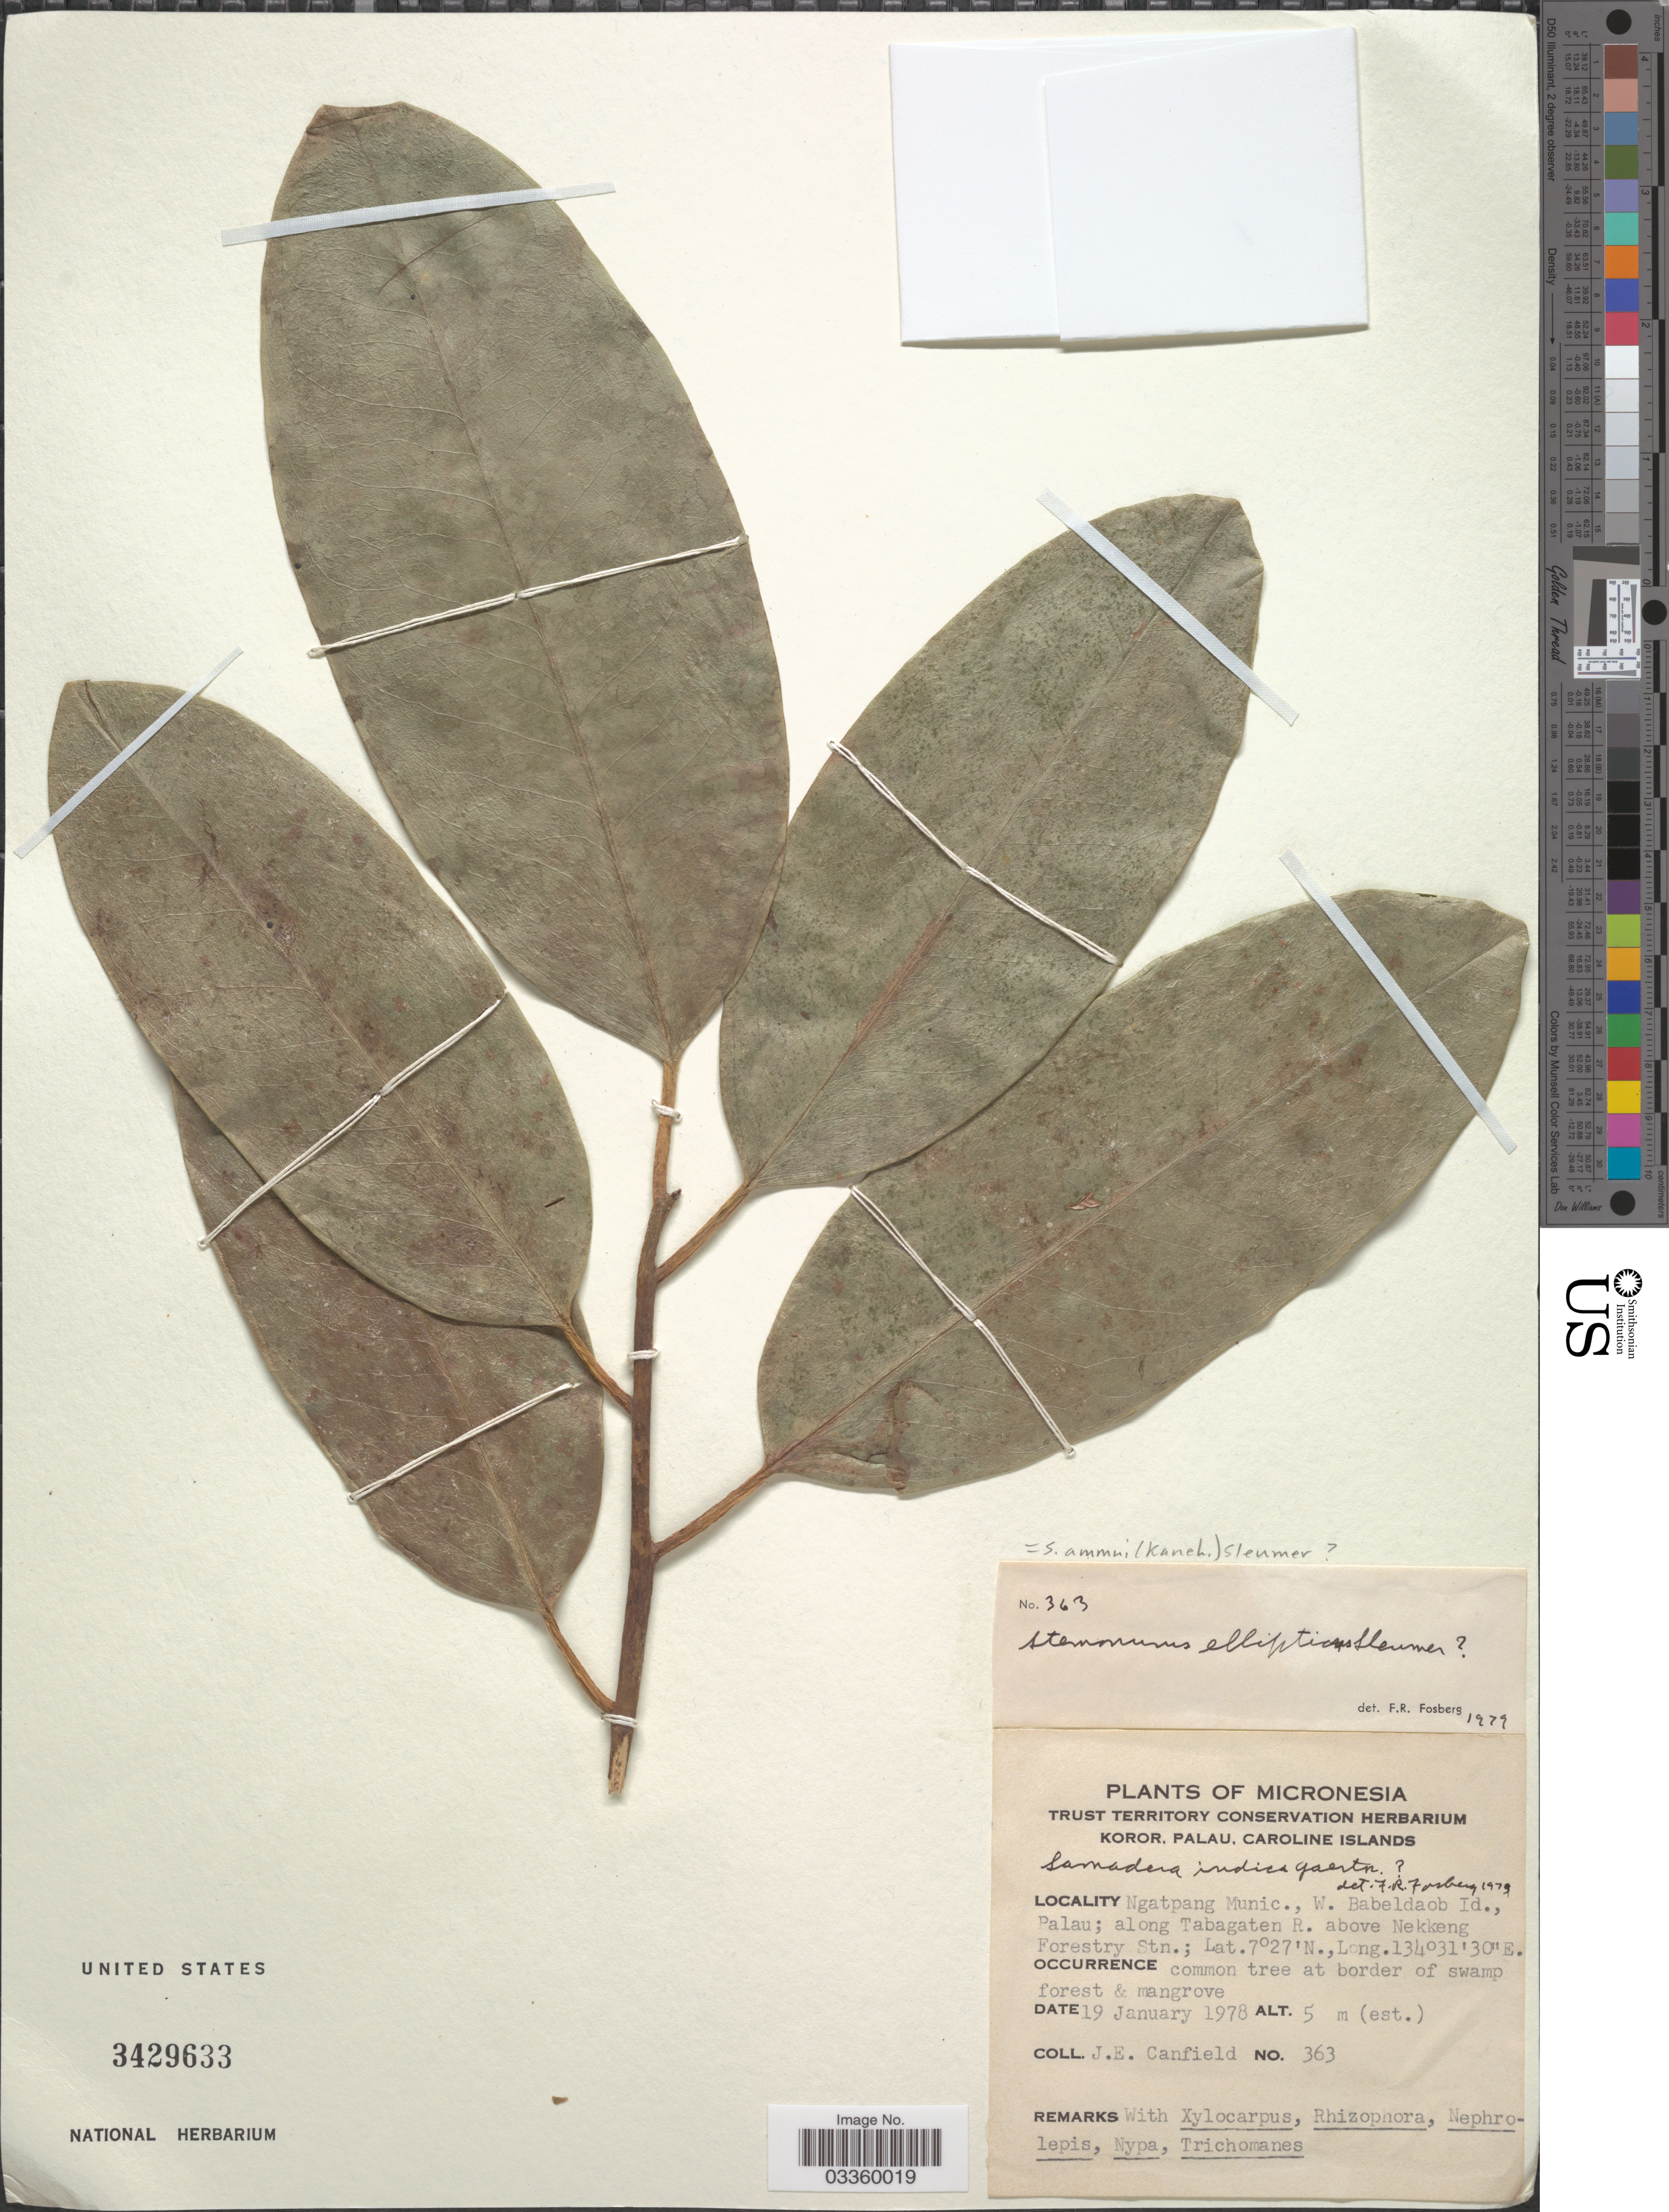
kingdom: Plantae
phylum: Tracheophyta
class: Magnoliopsida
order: Cardiopteridales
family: Stemonuraceae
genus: Stemonurus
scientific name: Stemonurus ammui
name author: (Kaneh.) Sleumer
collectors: J. E. Canfield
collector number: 363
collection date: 1978-01-19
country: Palau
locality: Micronesia. Ngatpang Munic., W. Babeldaob Id., Palau; along Tabagaten R. above Nekkeng Forestry Stn.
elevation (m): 5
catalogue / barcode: US 3429633